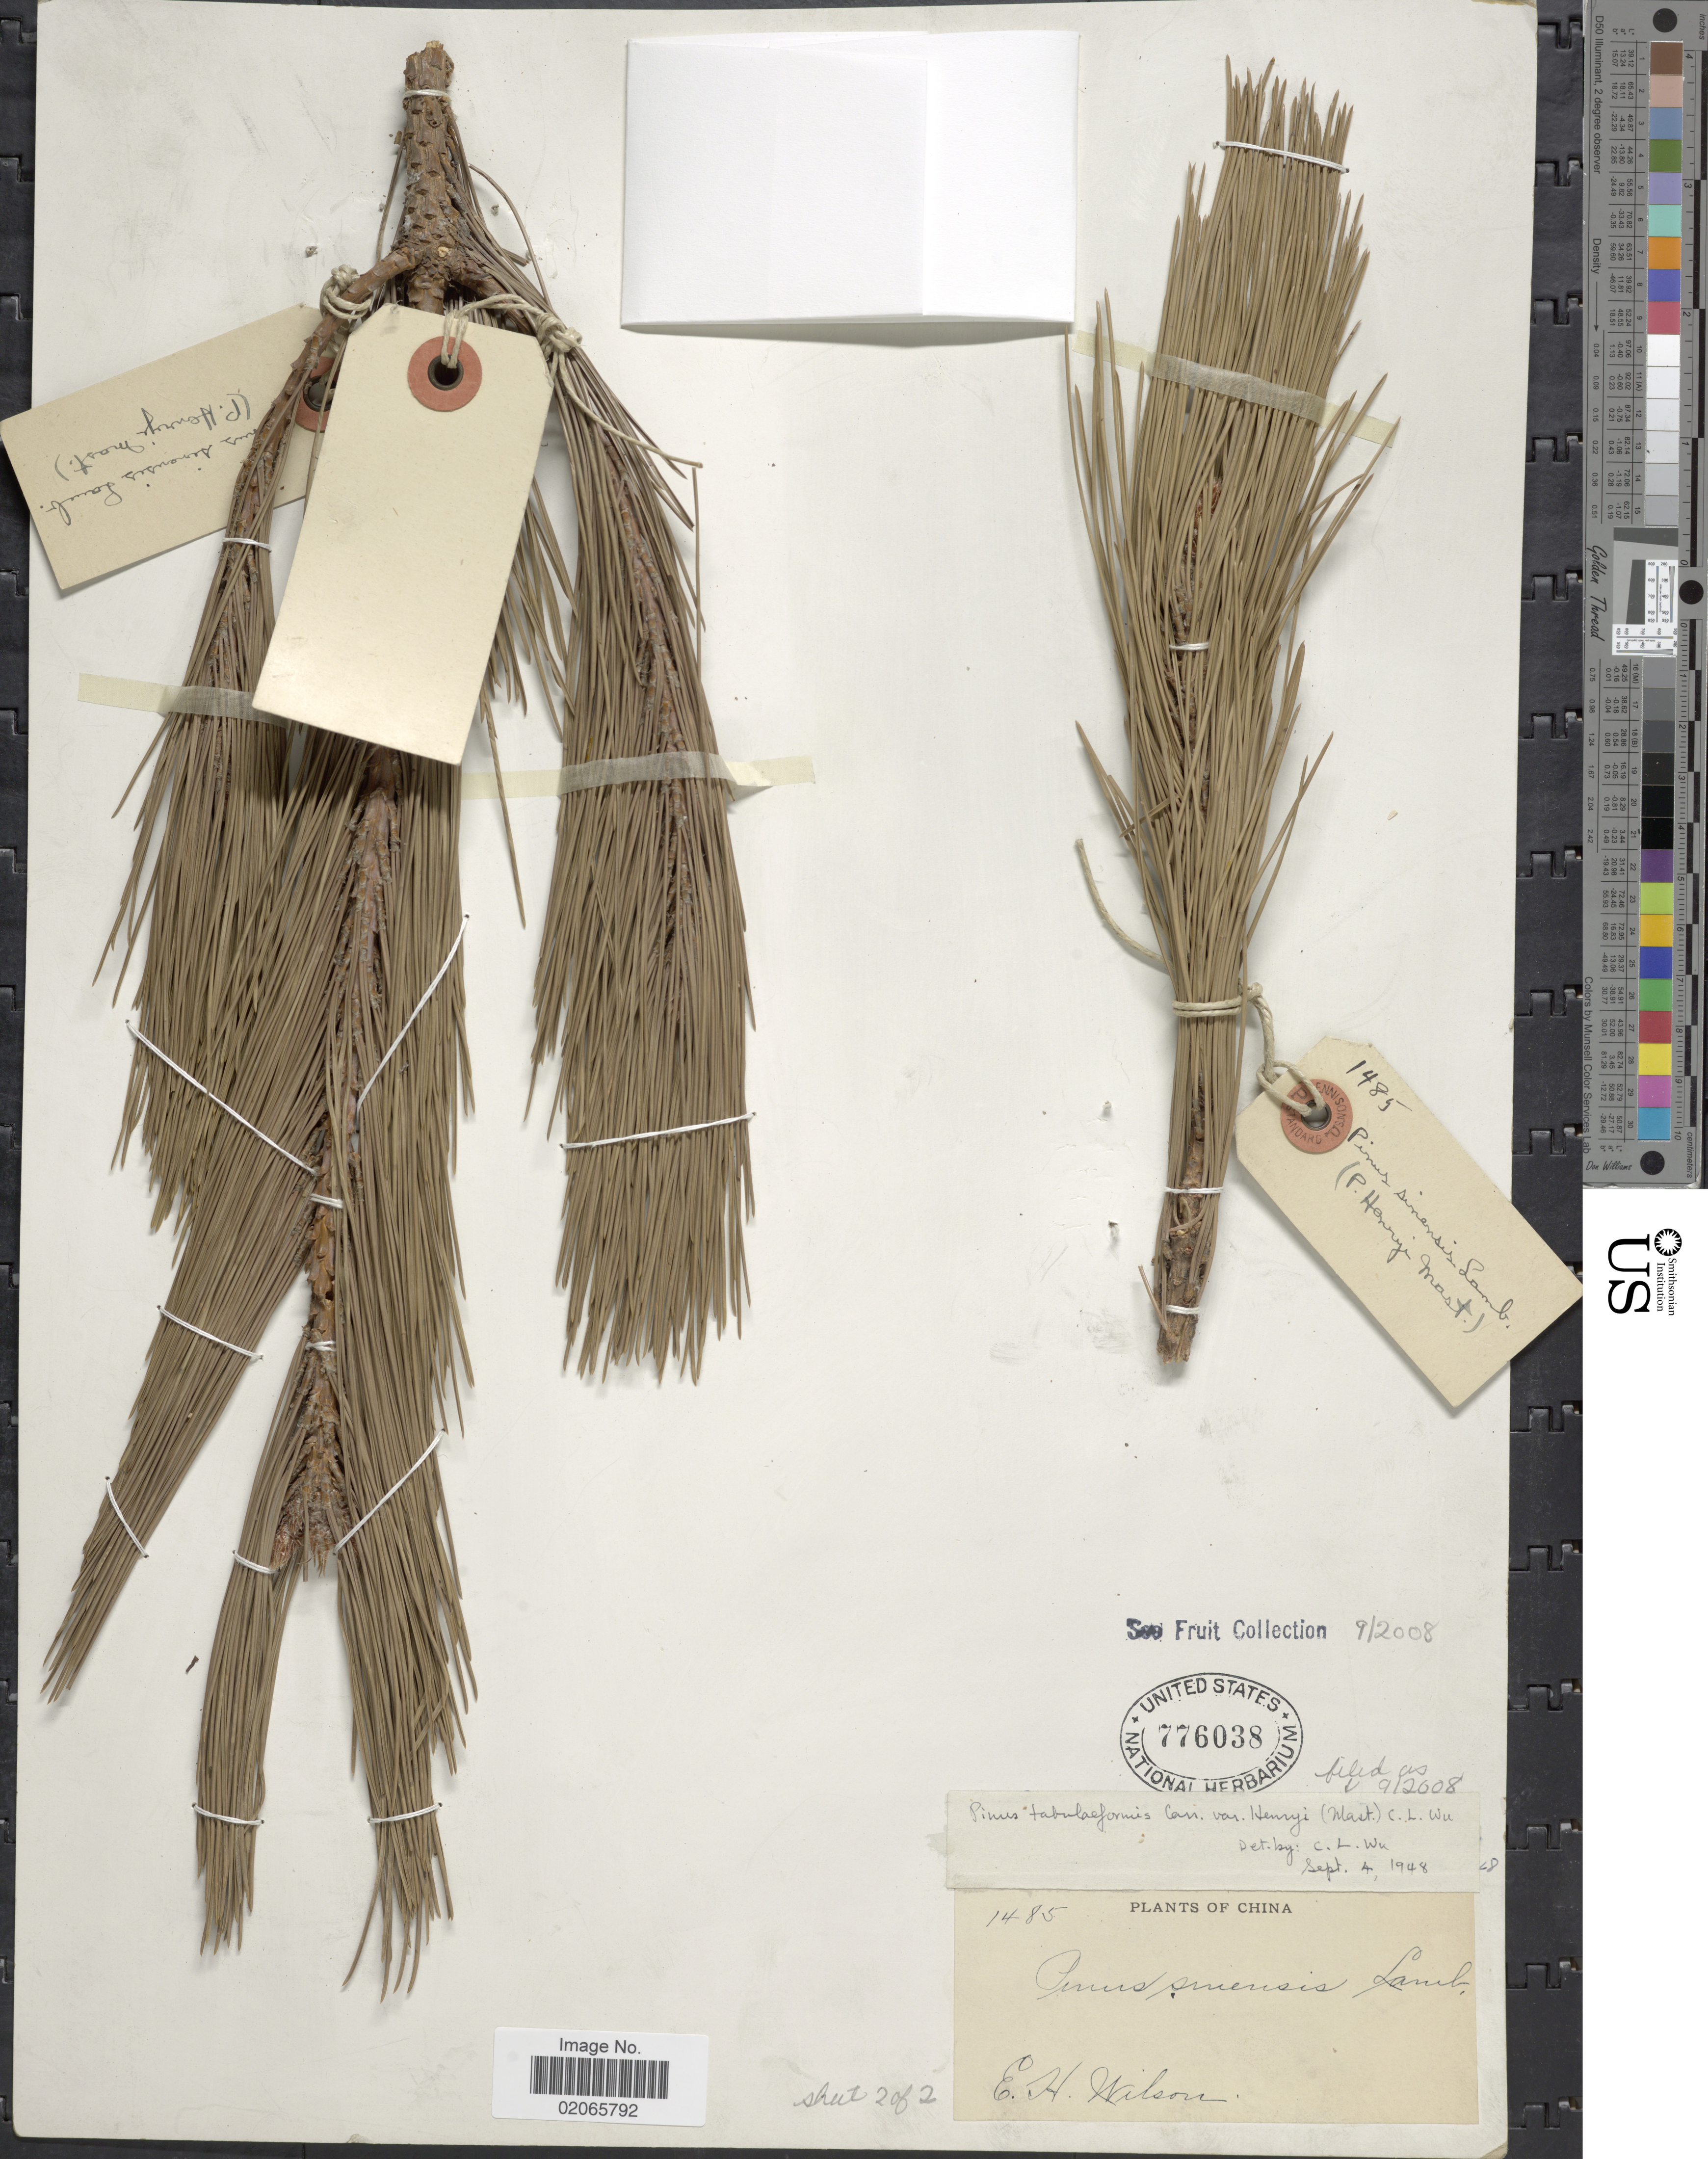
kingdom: Plantae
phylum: Tracheophyta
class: Pinopsida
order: Pinales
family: Pinaceae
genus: Pinus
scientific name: Pinus tabuliformis var. henryi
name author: (Mast.) C.T. Kuan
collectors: E. Wilson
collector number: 1485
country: China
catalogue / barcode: US 776038